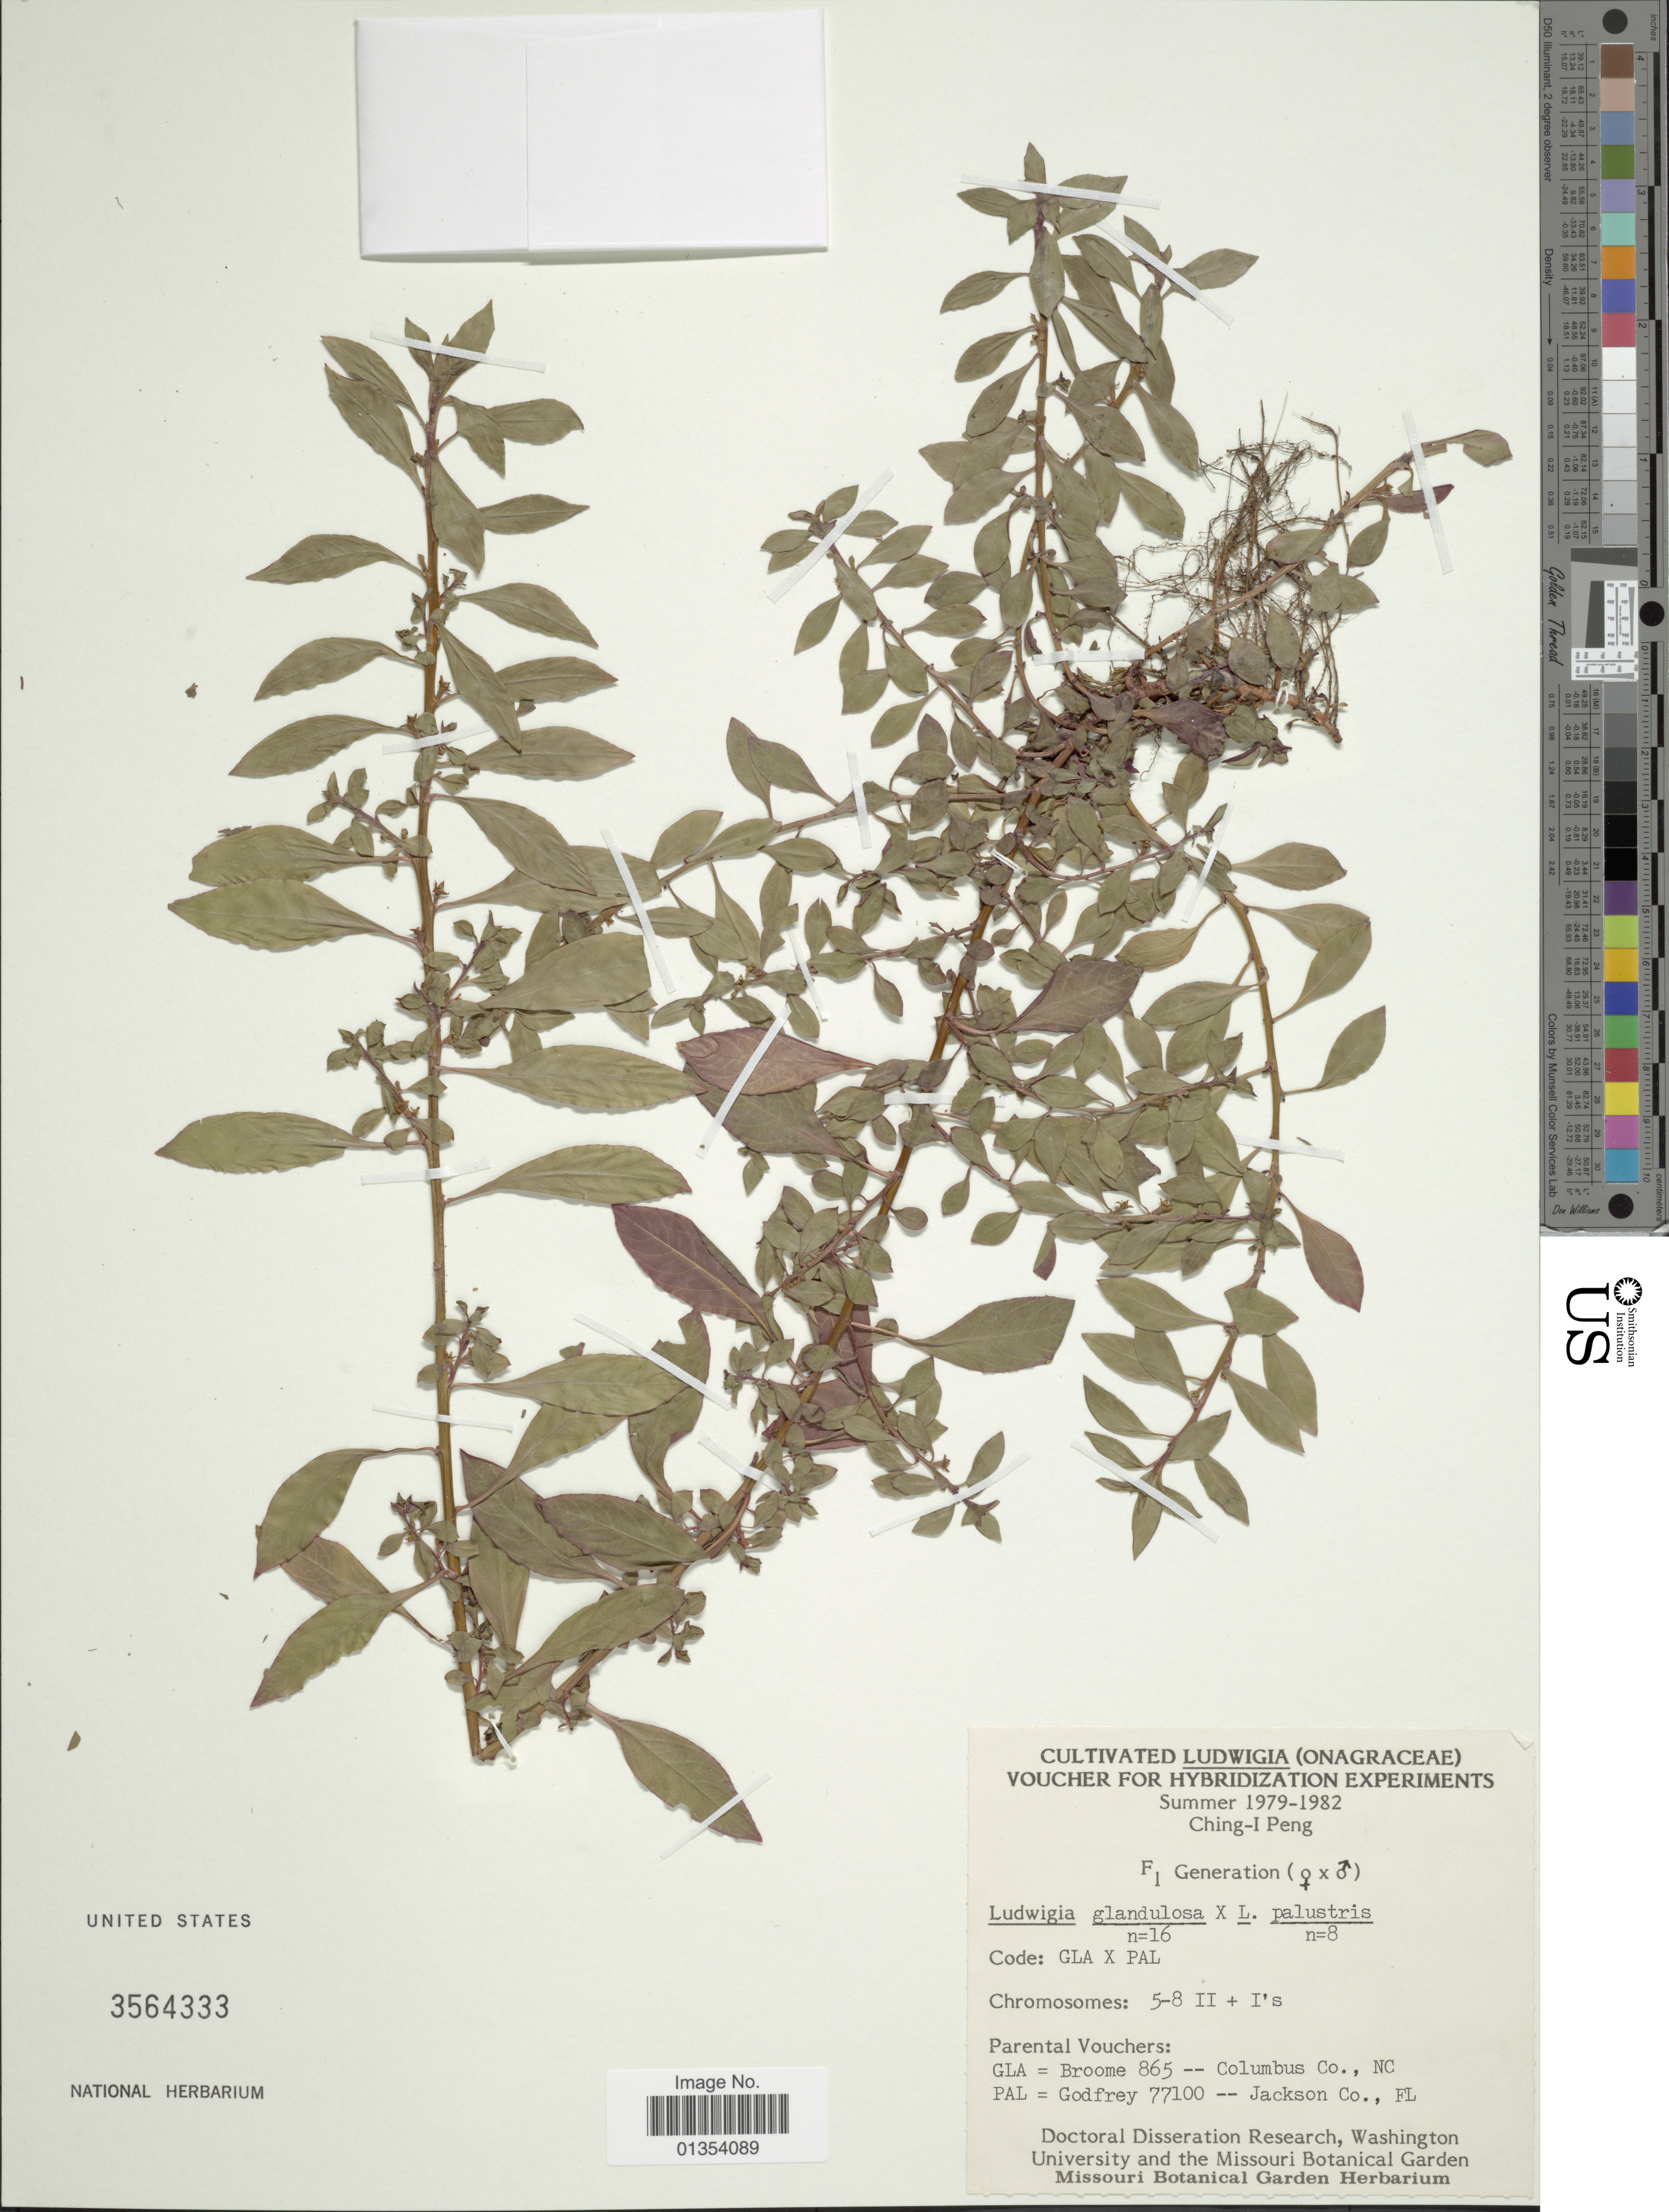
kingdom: Plantae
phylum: Tracheophyta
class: Magnoliopsida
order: Myrtales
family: Onagraceae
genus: Ludwigia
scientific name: Ludwigia glandulosa x L. palustris (L.) Elliott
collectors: C.-I Peng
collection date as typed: Summer 1979 - 1982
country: United States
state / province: Missouri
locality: Missouri Botanical Garden (cultivated)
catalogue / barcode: US 3564333